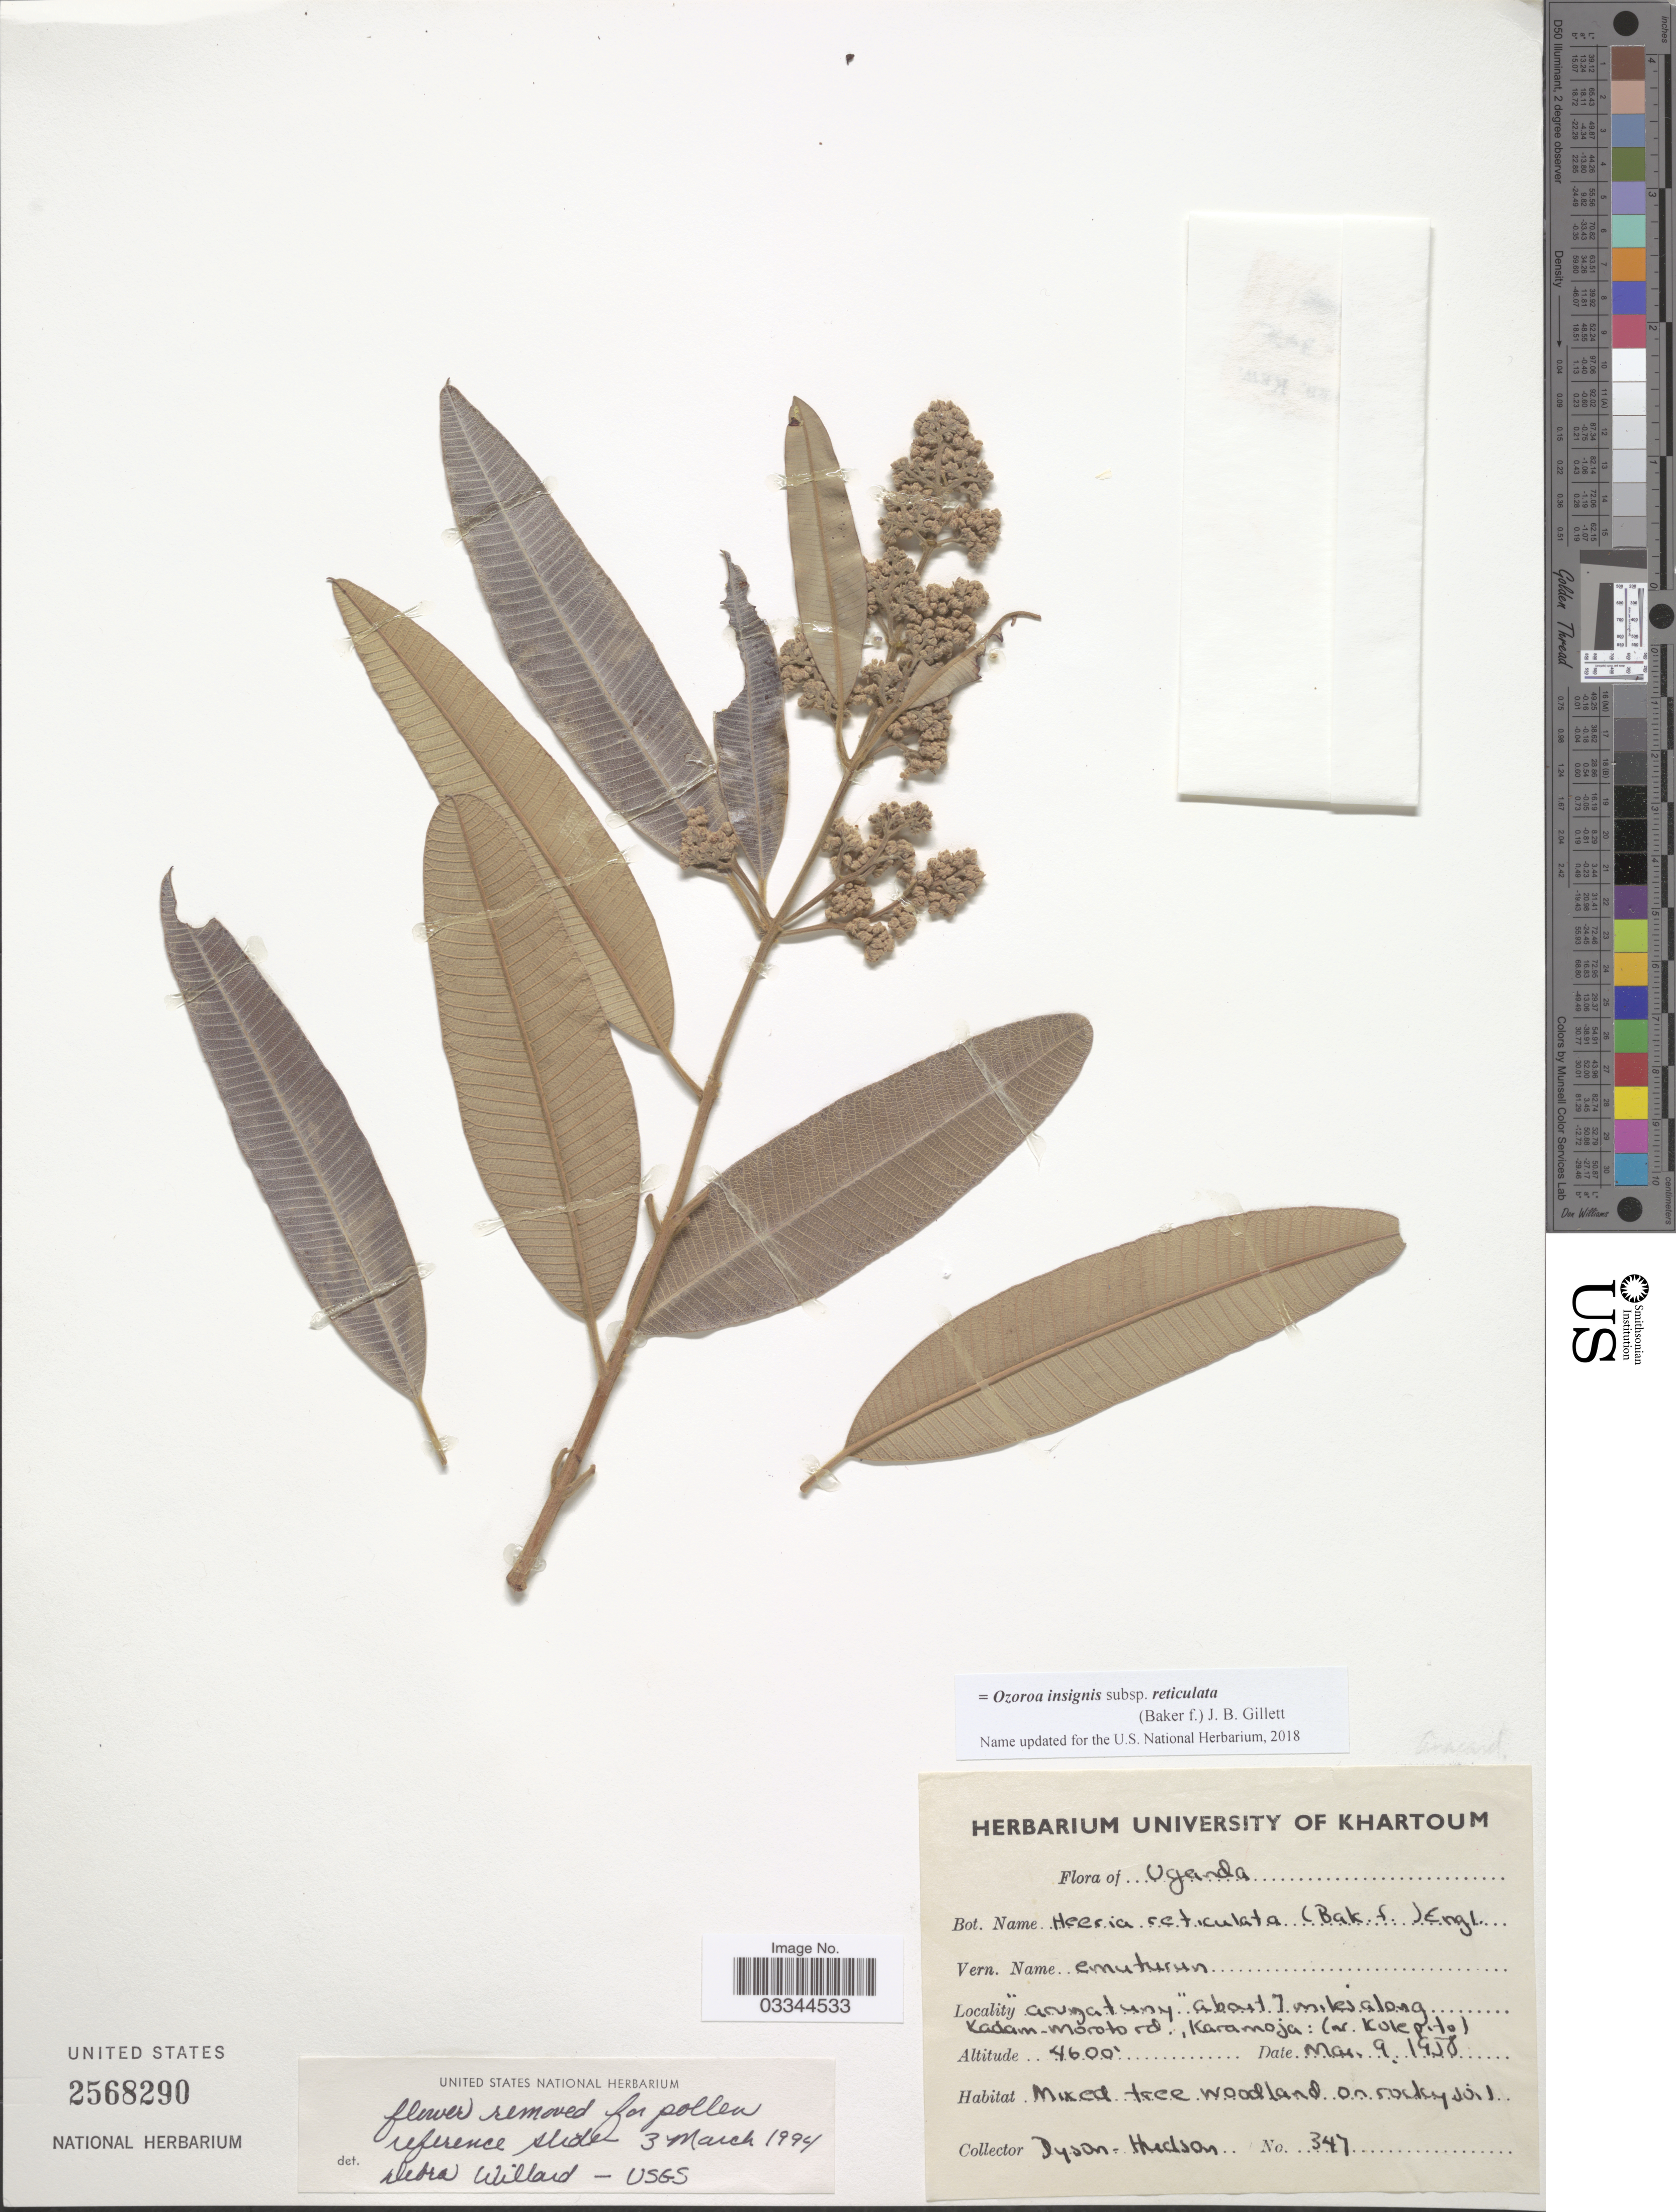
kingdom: Plantae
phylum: Tracheophyta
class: Magnoliopsida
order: Sapindales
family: Anacardiaceae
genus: Ozoroa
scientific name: Ozoroa insignis subsp. reticulata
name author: Delile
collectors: Dyson-Hudson, --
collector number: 347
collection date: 1950-03-09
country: Uganda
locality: Angatuny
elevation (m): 1402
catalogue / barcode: US 2568290